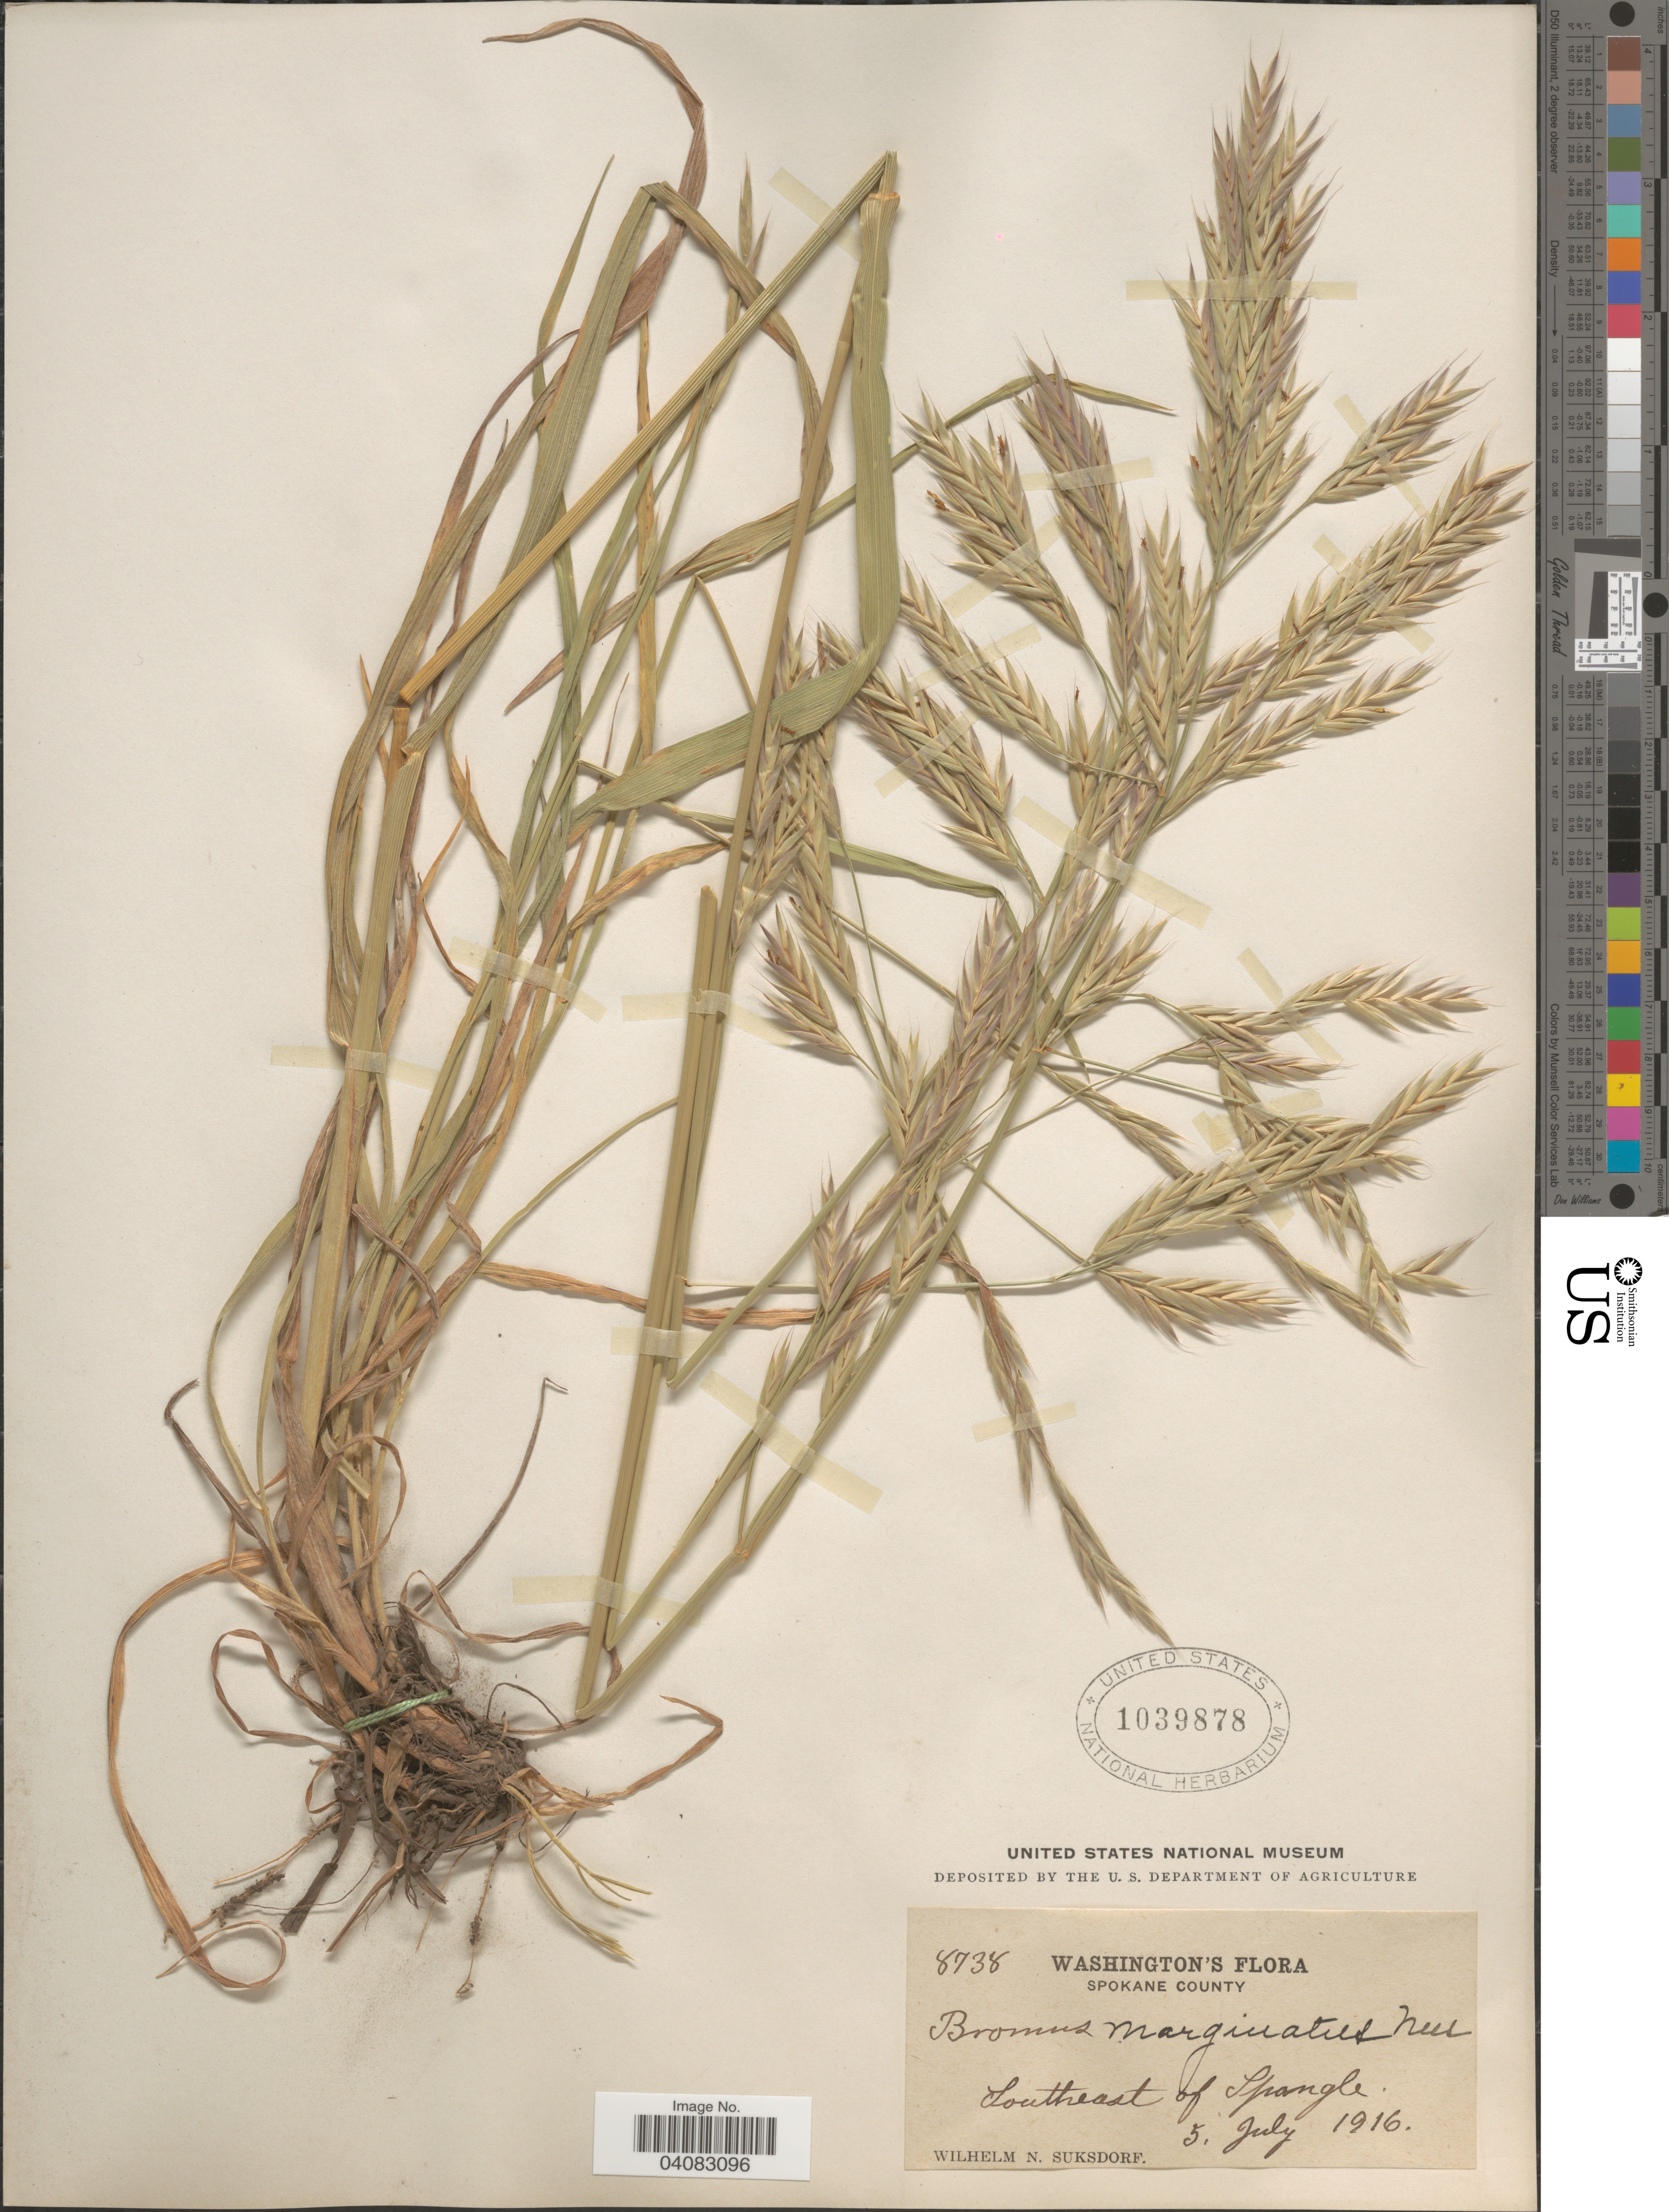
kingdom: Plantae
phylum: Tracheophyta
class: Liliopsida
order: Poales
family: Poaceae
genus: Bromus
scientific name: Bromus marginatus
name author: Nees ex Steud.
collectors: W. N. Suksdorf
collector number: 8738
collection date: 1916-07-05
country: United States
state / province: Washington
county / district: Spokane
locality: Spokane County. Southeast of Spangle.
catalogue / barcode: US 1039878